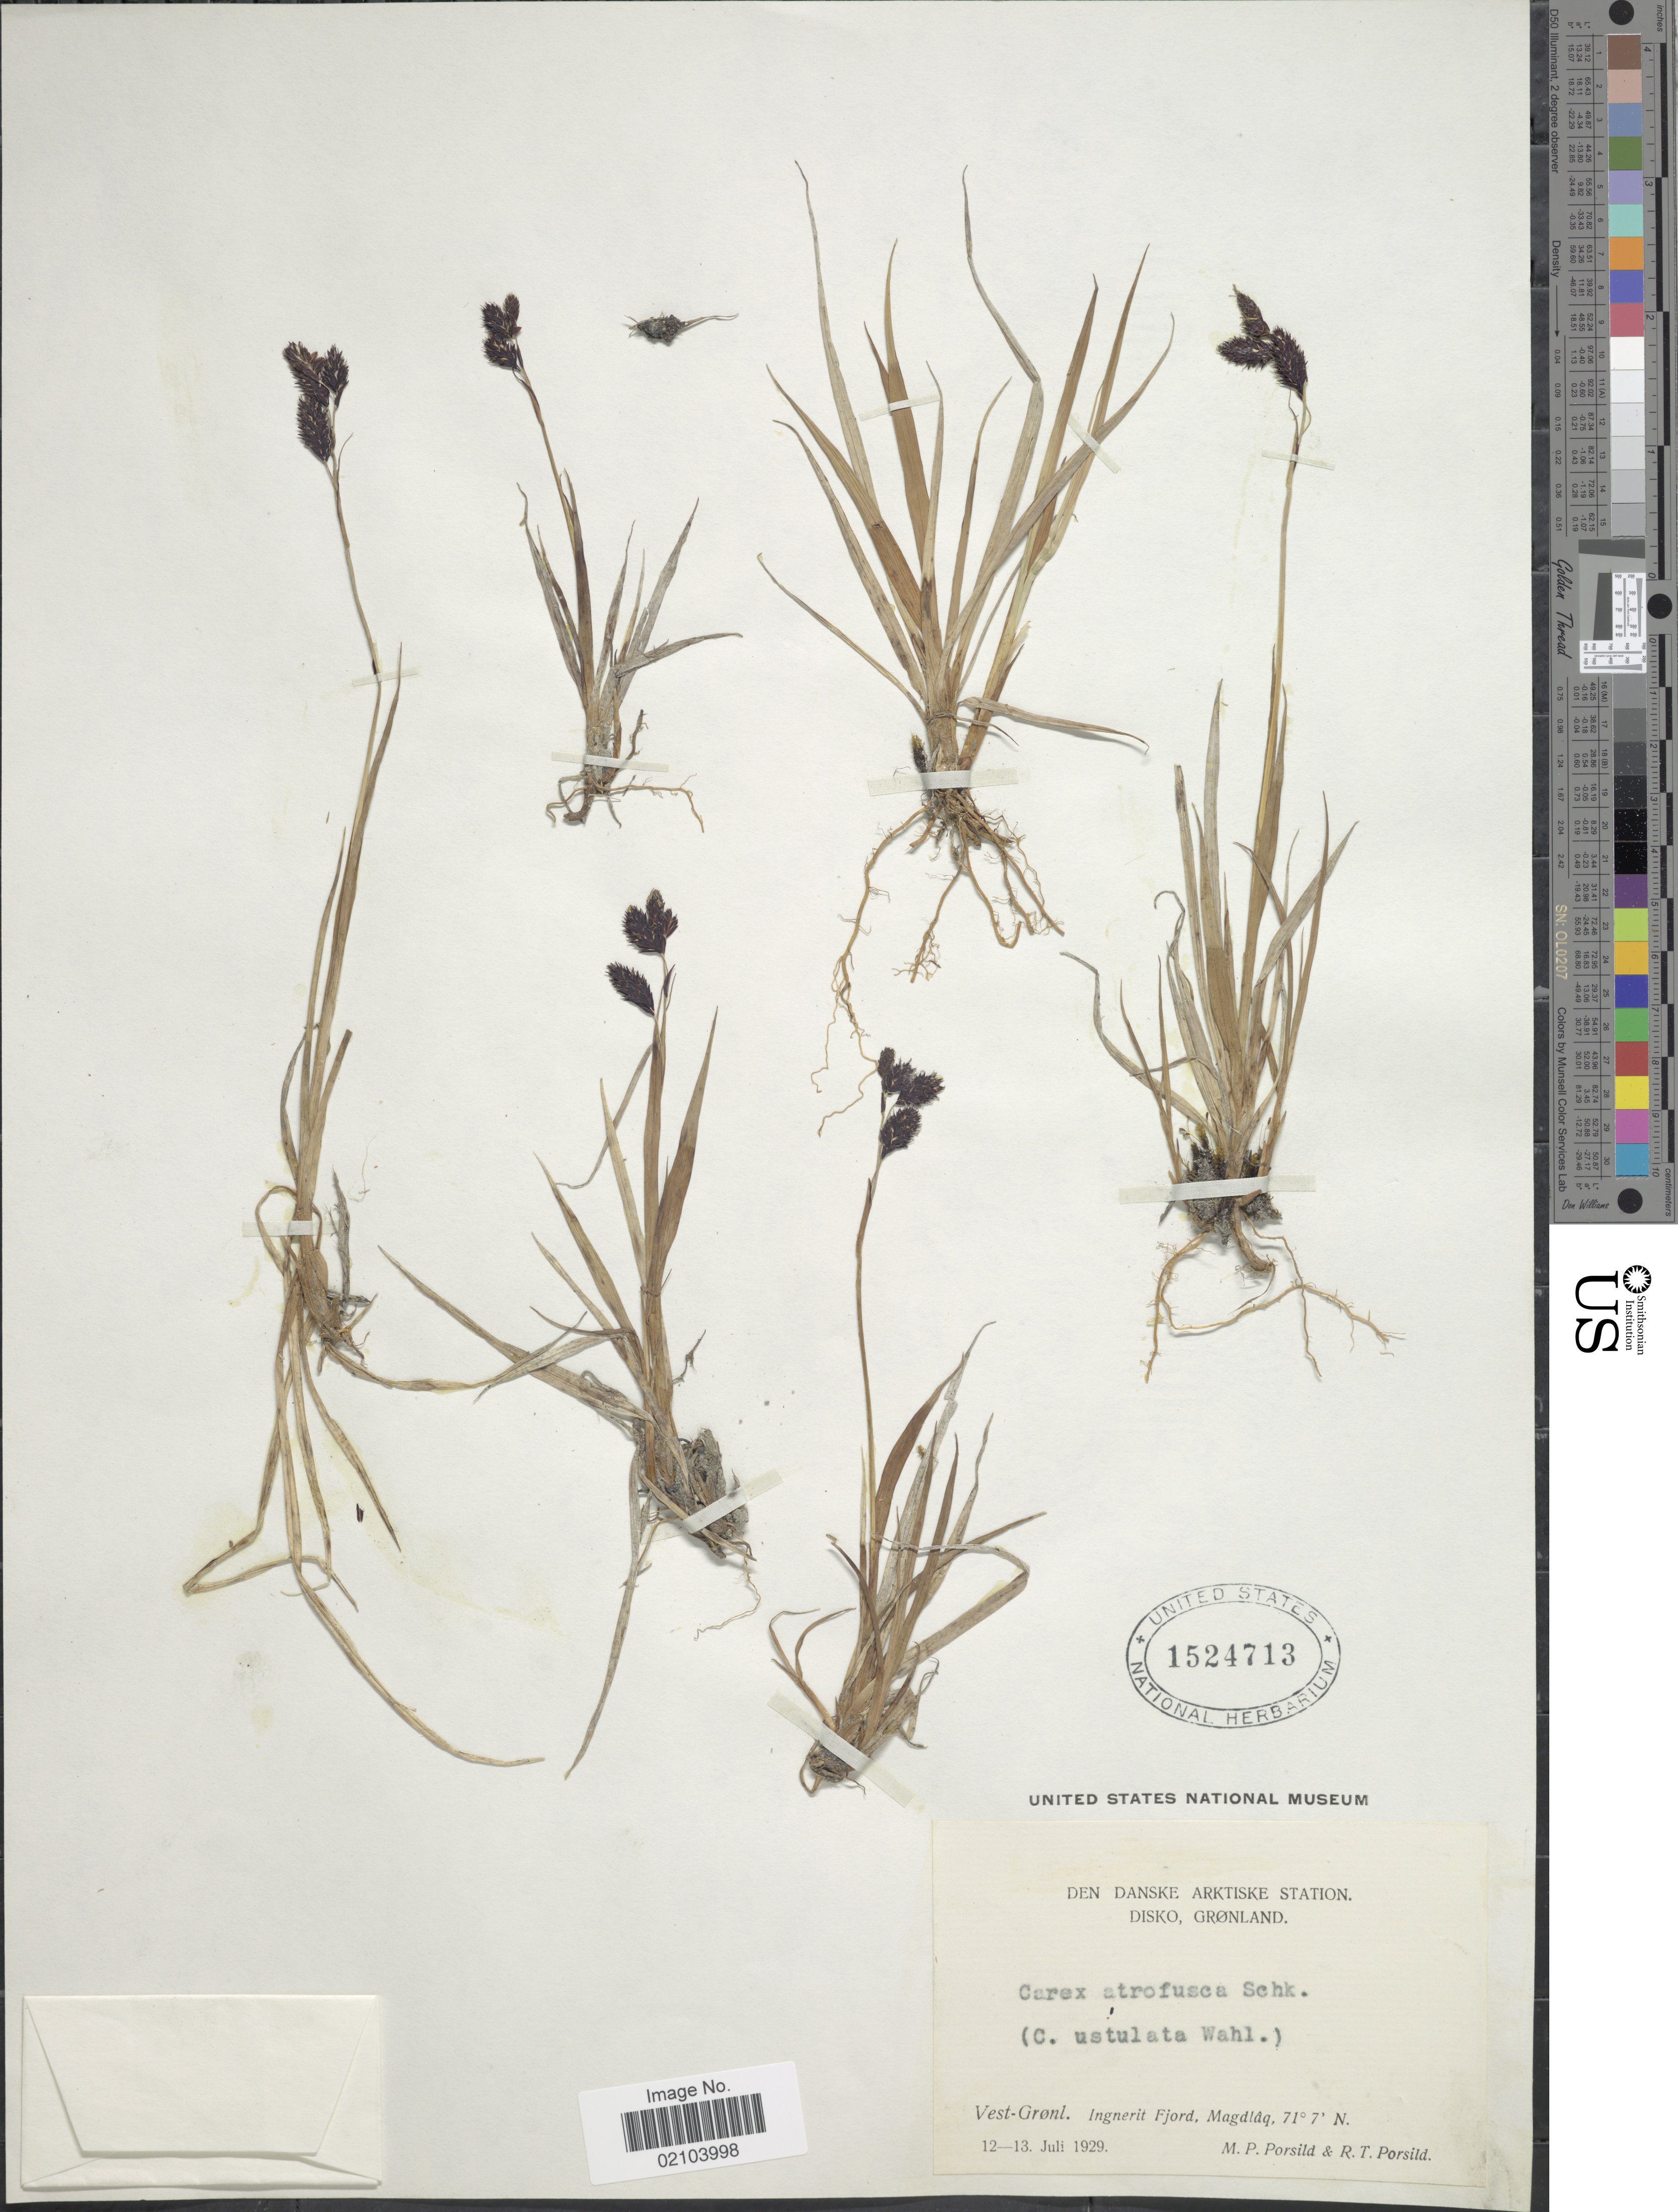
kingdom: Plantae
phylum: Tracheophyta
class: Liliopsida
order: Poales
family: Cyperaceae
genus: Carex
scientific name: Carex atrofusca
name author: Schkuhr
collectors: M. P. Porsild & R. T. Porsild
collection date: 1929-07-12/1929-07-13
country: Greenland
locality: Den Danske Arktiske Station. Disko, Gronland. Vest-Gronl. Ingnerit Fjord, Magdlaq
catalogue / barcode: US 1524713